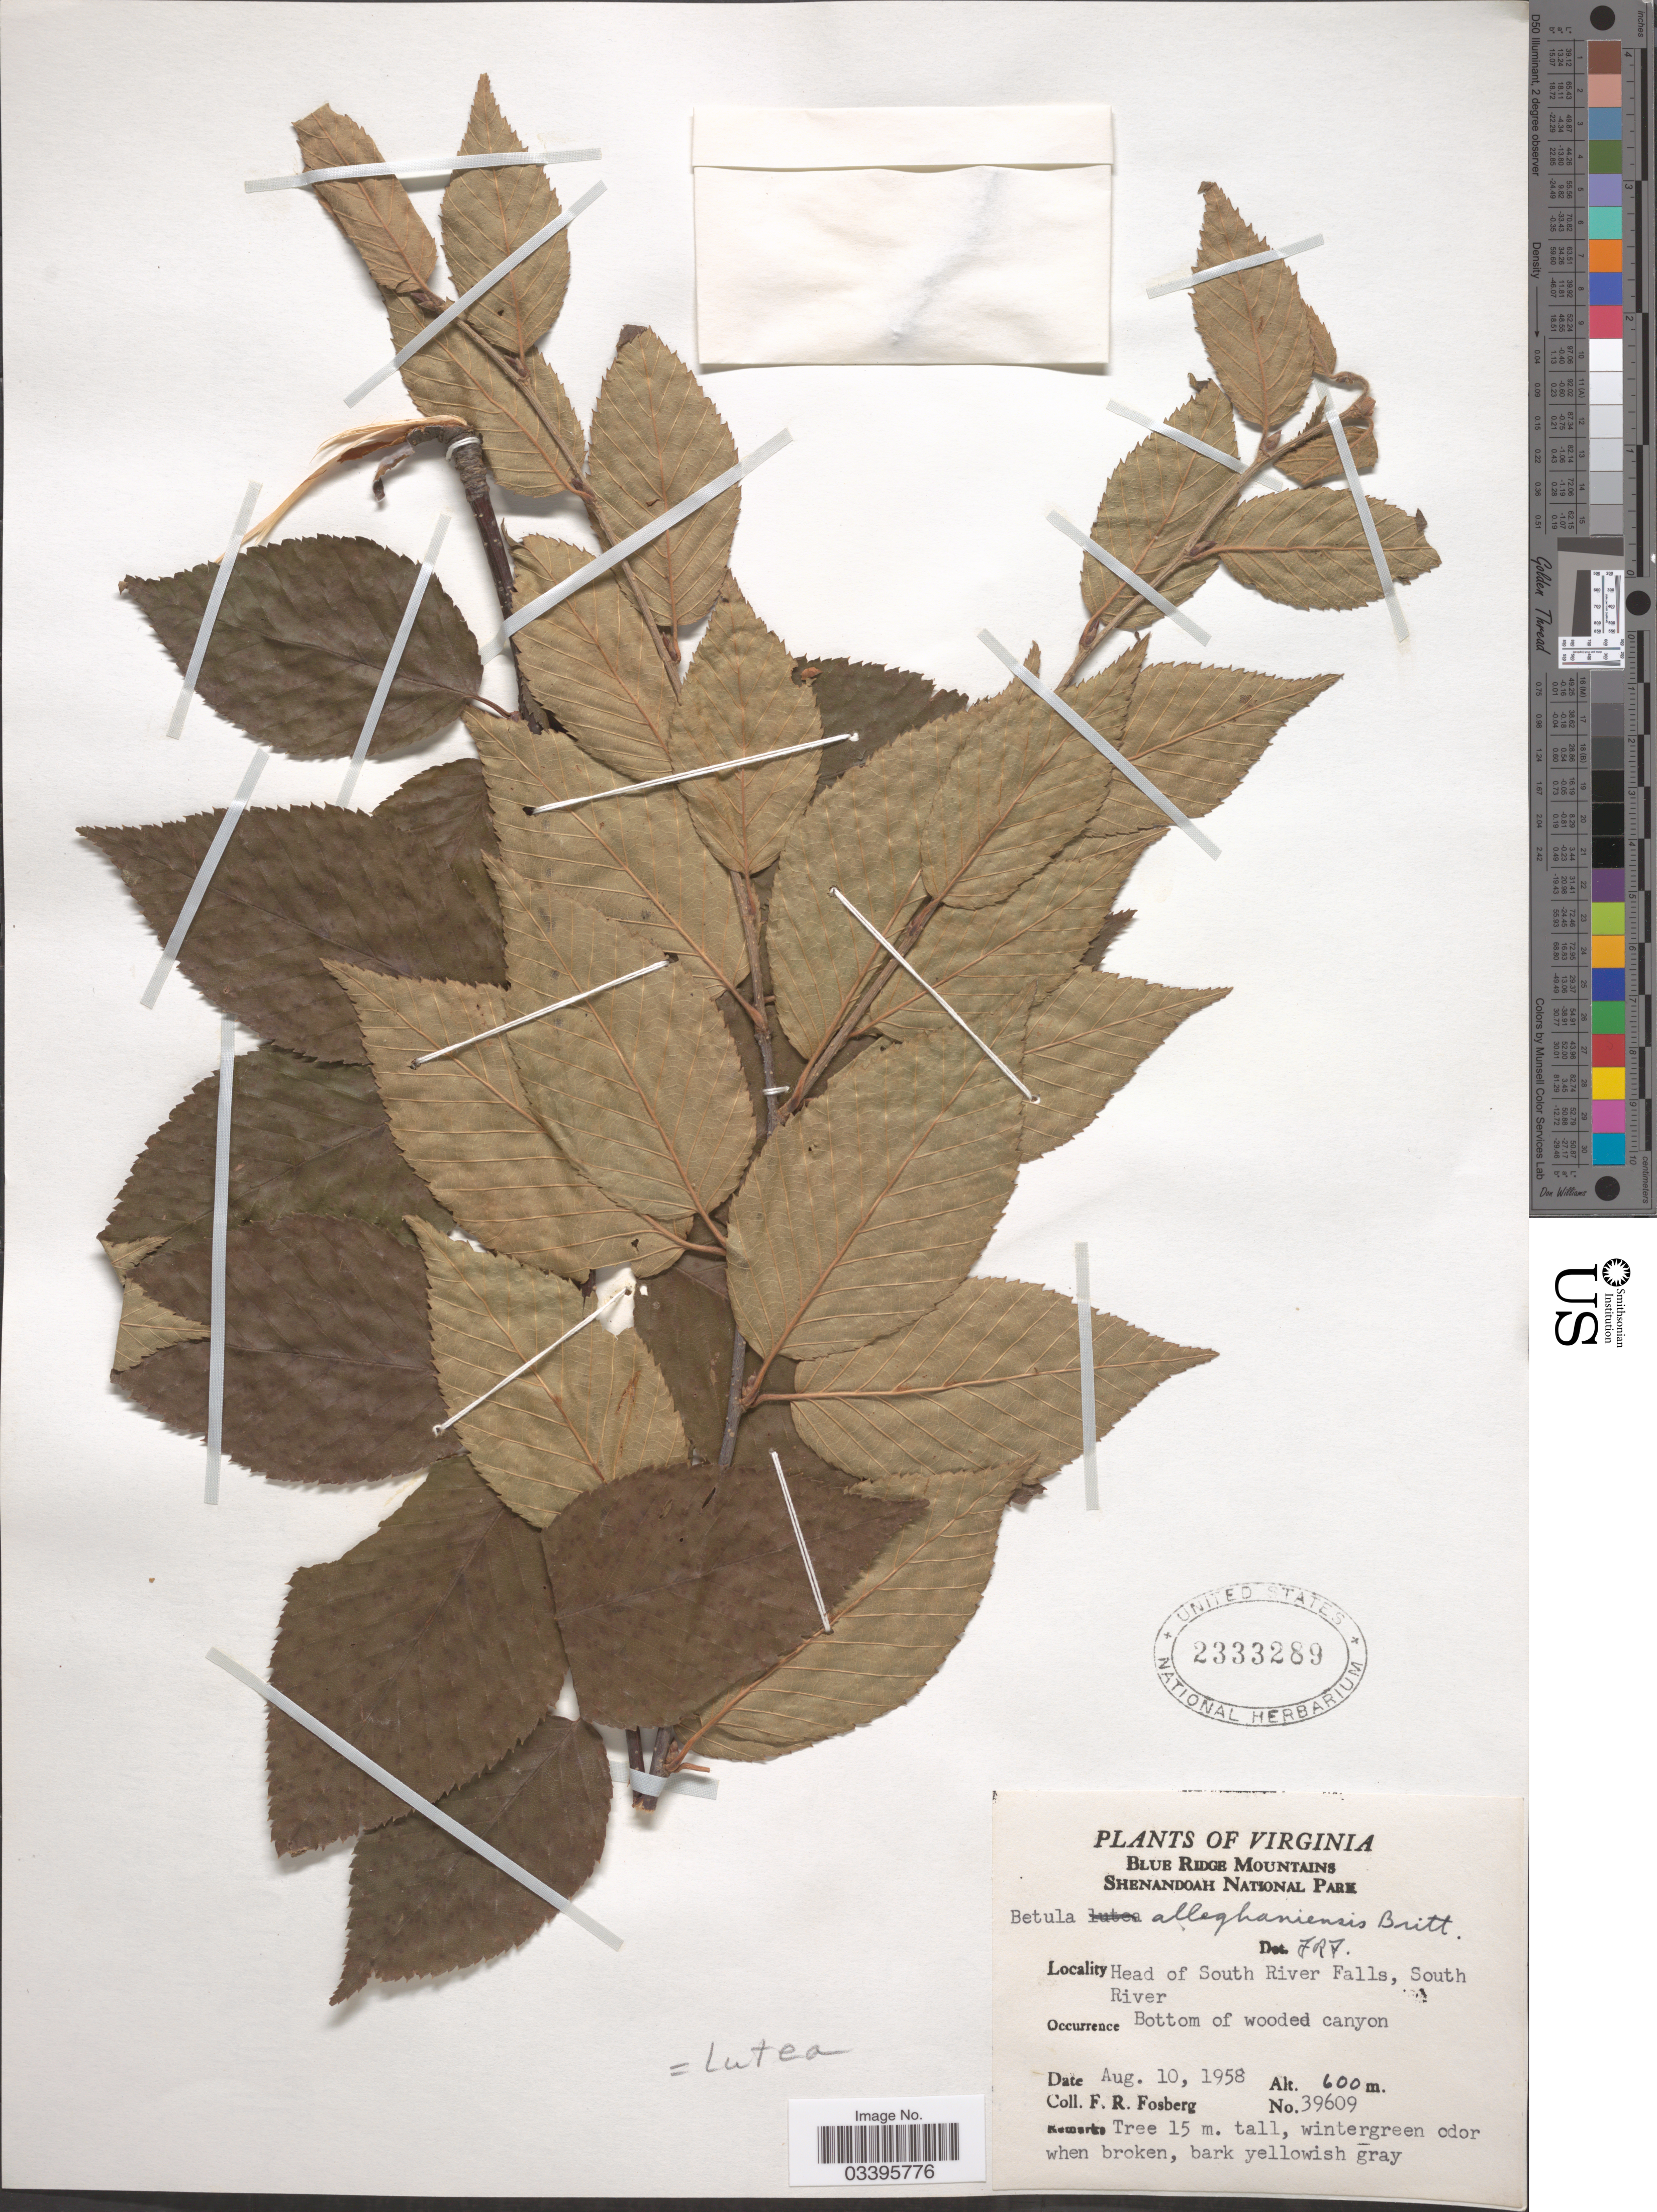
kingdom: Plantae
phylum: Tracheophyta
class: Magnoliopsida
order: Fagales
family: Betulaceae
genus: Betula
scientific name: Betula lutea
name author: F. Michx.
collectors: F. R. Fosberg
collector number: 39609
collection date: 1958-08-10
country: United States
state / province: Virginia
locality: Blue Ridge Mountains. Shenandoah National Park. Head of South River Falls, South River.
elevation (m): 600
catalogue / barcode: US 2333289